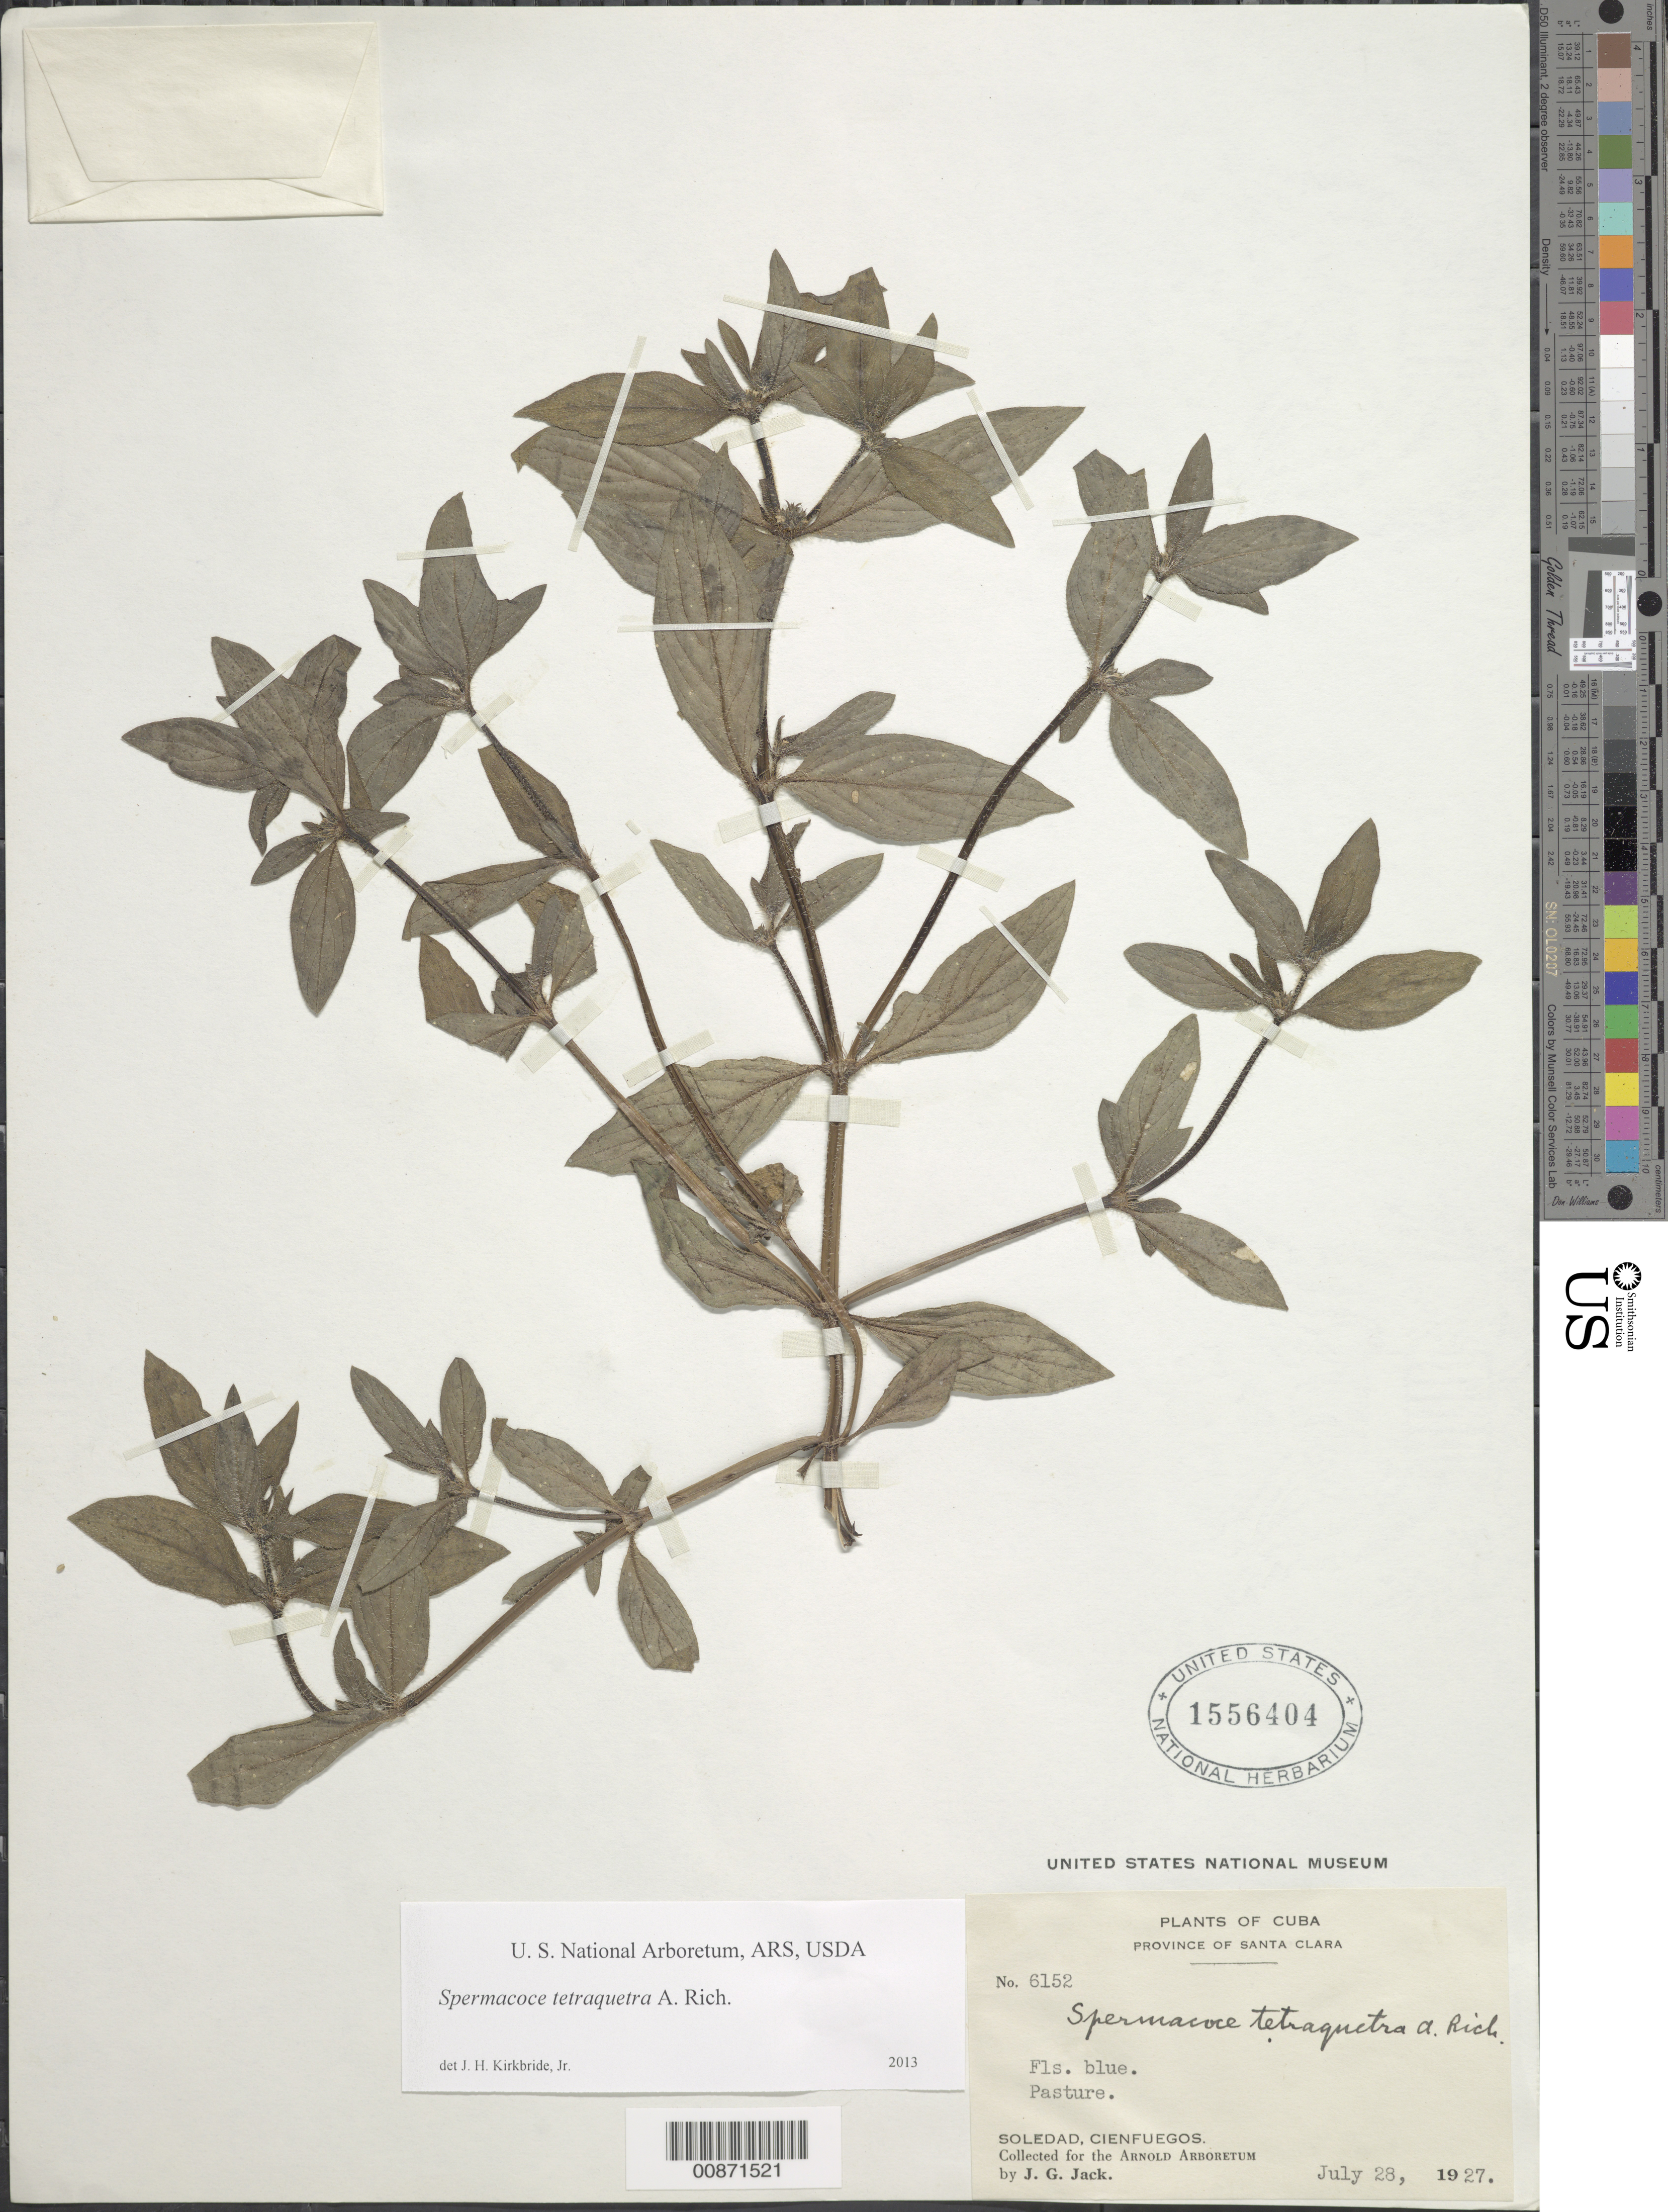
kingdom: Plantae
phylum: Tracheophyta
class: Magnoliopsida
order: Gentianales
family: Rubiaceae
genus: Spermacoce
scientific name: Spermacoce tetraquetra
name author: A. Rich.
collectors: J. G. Jack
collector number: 6152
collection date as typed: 28 Jul 1927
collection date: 1927-07-28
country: Cuba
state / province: Las Villas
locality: Soledad, Cienfuegos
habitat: Pasture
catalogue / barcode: US 1556404